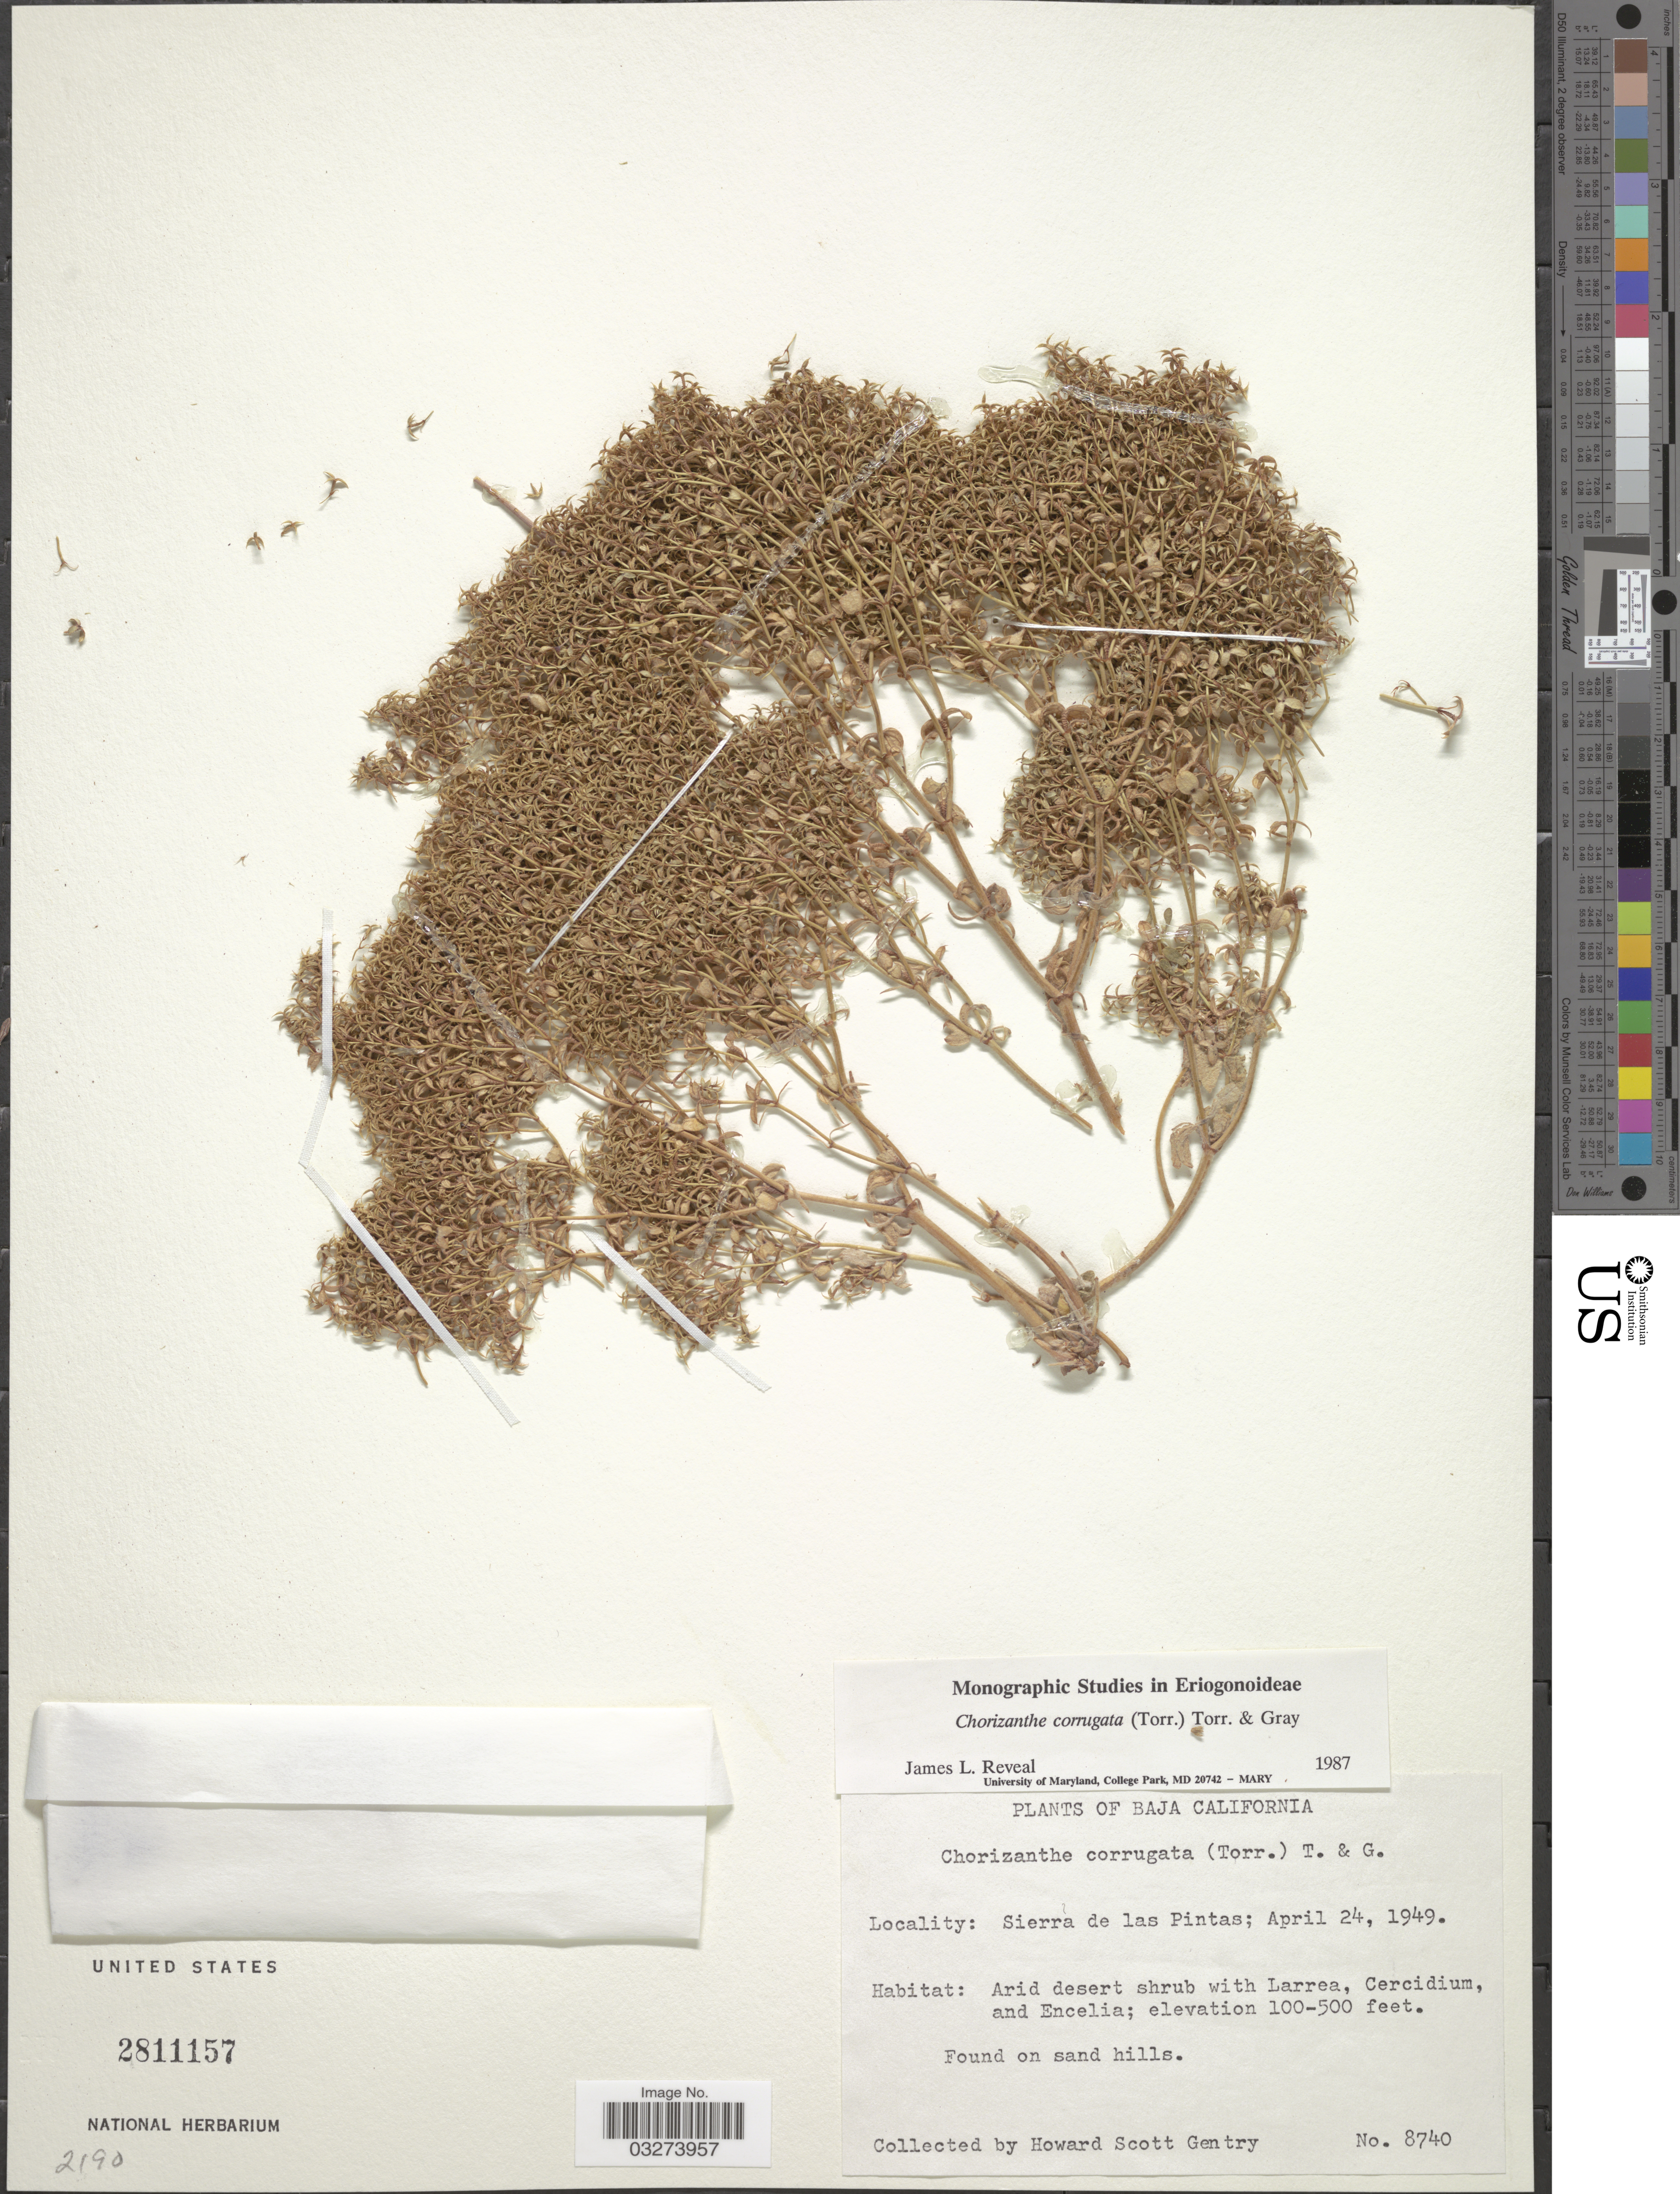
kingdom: Plantae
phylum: Tracheophyta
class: Magnoliopsida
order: Caryophyllales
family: Polygonaceae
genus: Chorizanthe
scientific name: Chorizanthe corrugata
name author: Torr. & A. Gray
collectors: H. S. Gentry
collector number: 8740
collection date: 1949-04-24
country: Mexico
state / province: Baja California Norte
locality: Sierra de las Pintas.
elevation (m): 30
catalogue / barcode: US 2811157